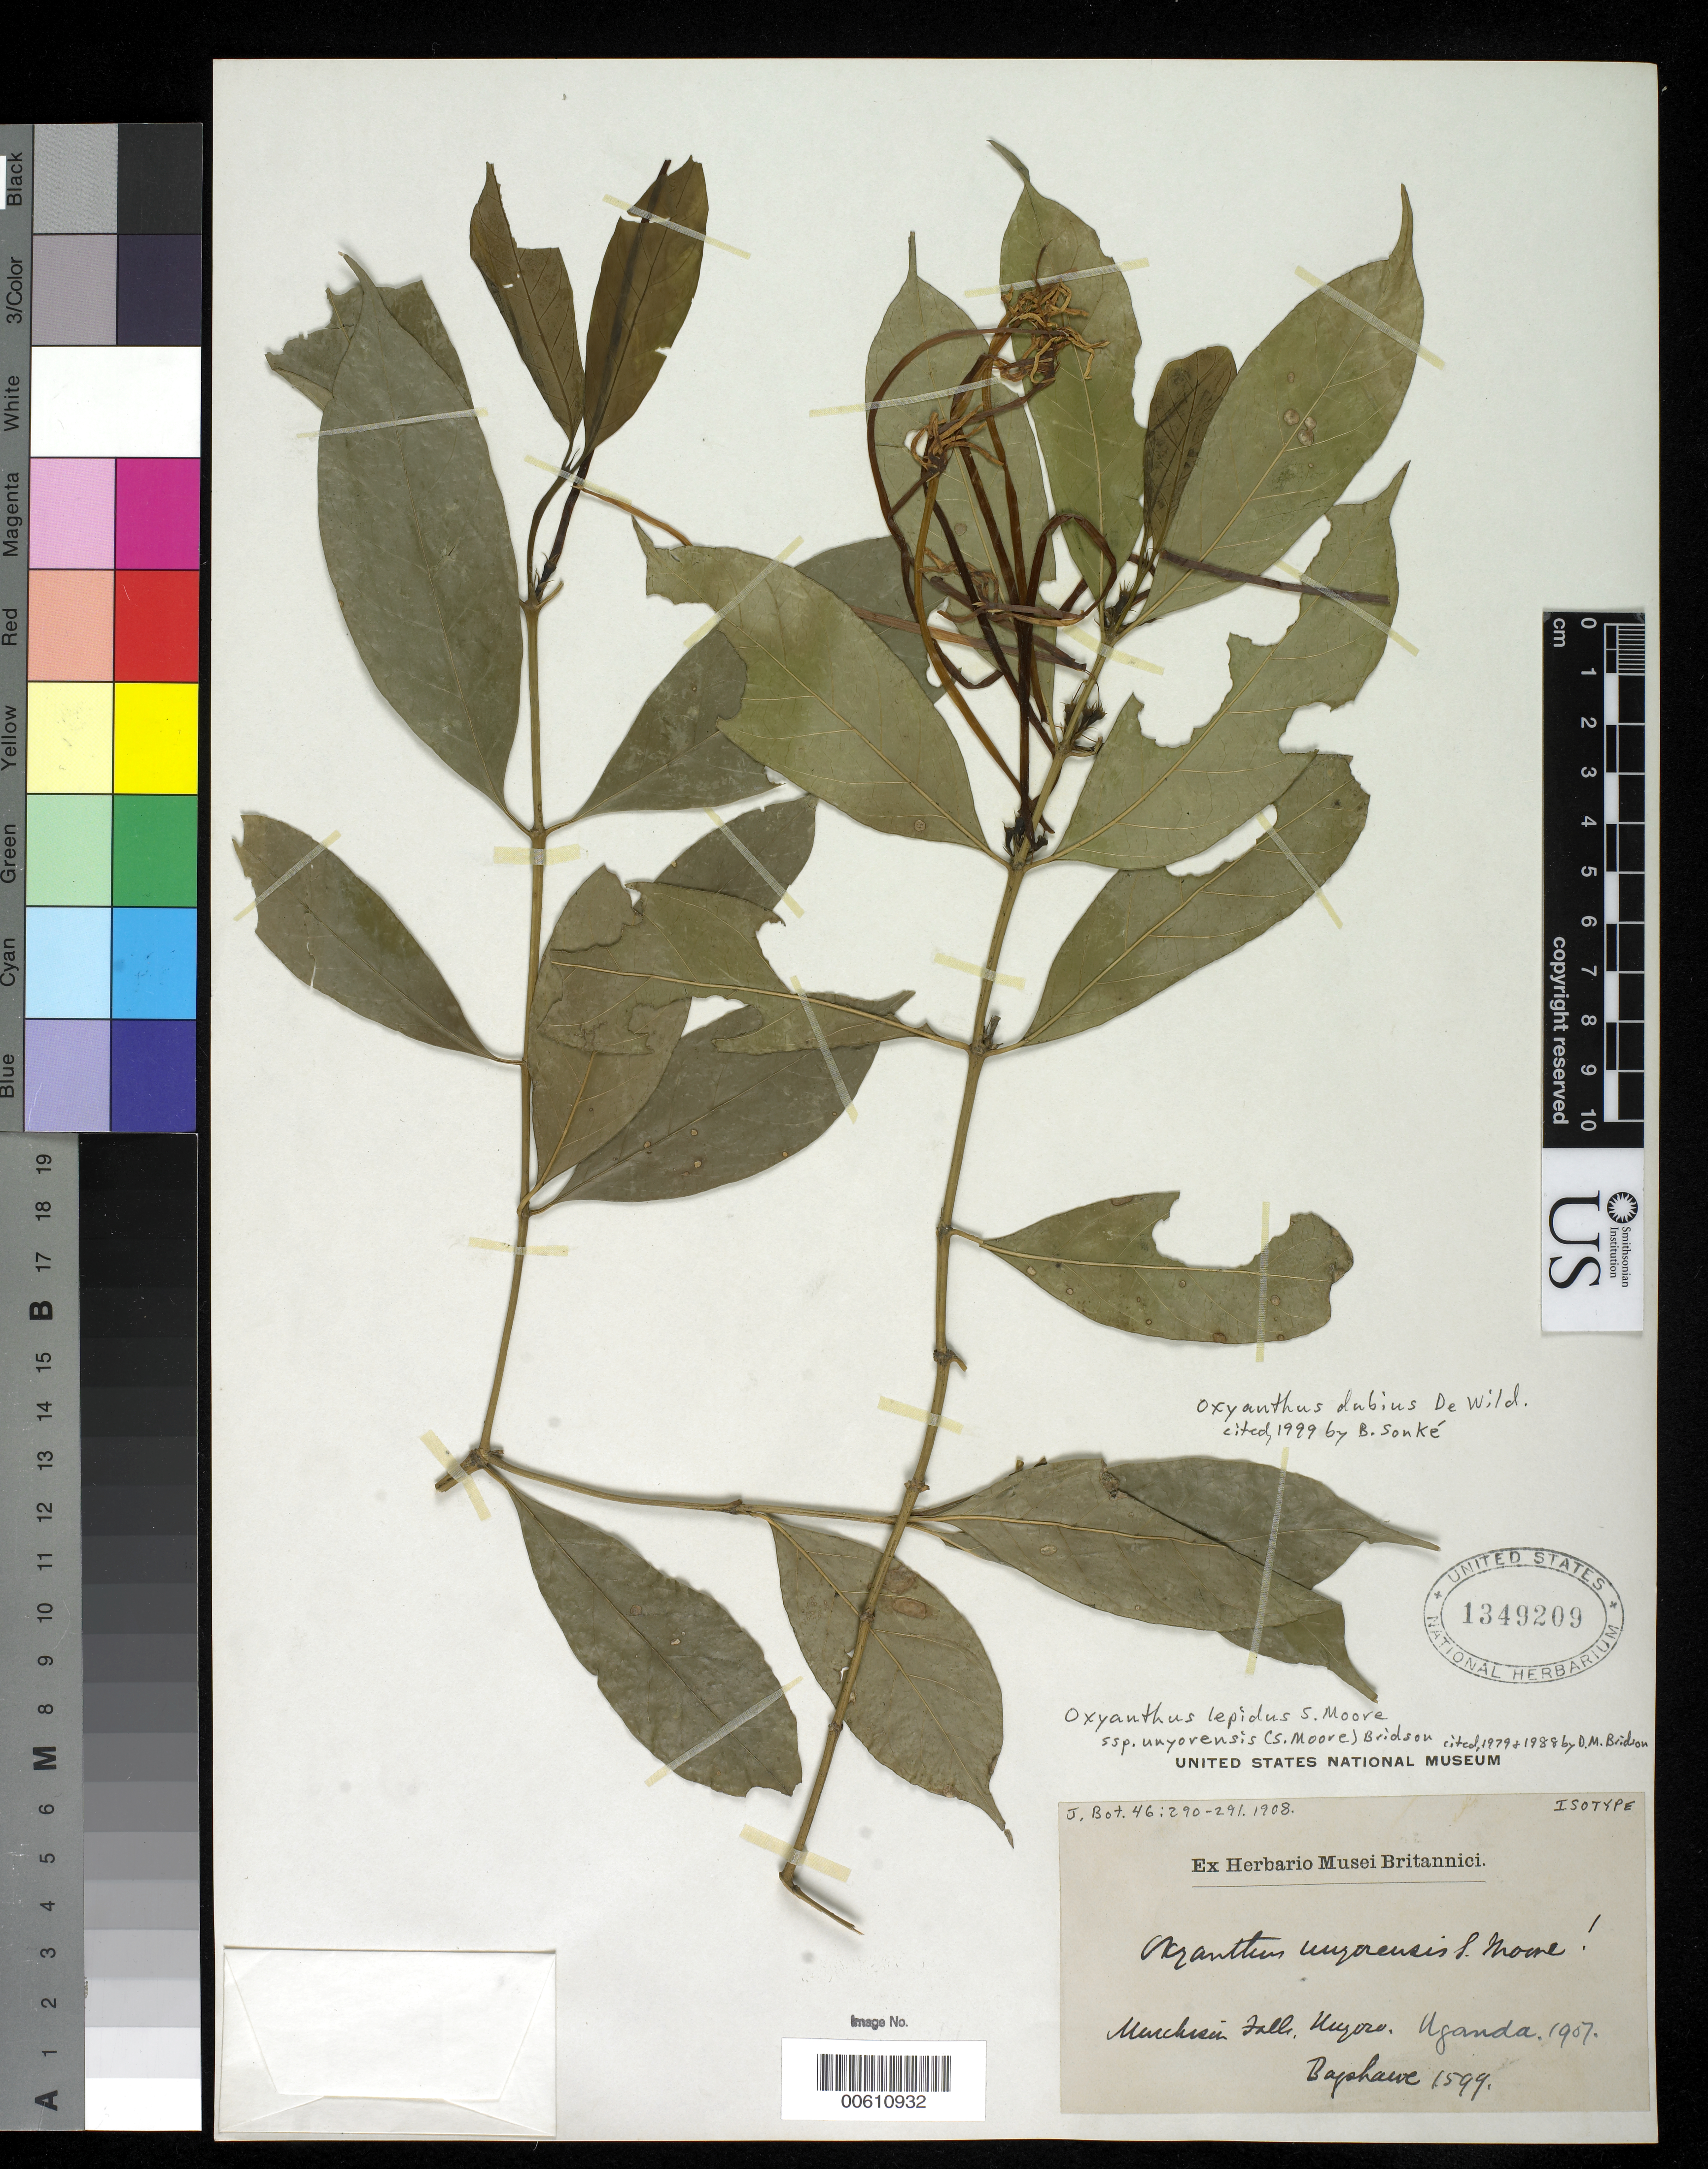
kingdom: Plantae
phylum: Tracheophyta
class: Magnoliopsida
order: Gentianales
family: Rubiaceae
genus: Oxyanthus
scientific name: Oxyanthus unyorensis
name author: S. Moore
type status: Isotype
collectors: A. Bagshawe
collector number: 1599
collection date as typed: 1907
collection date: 1907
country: Uganda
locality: Murchison Falls, Victoria Nile.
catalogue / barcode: US 1349209